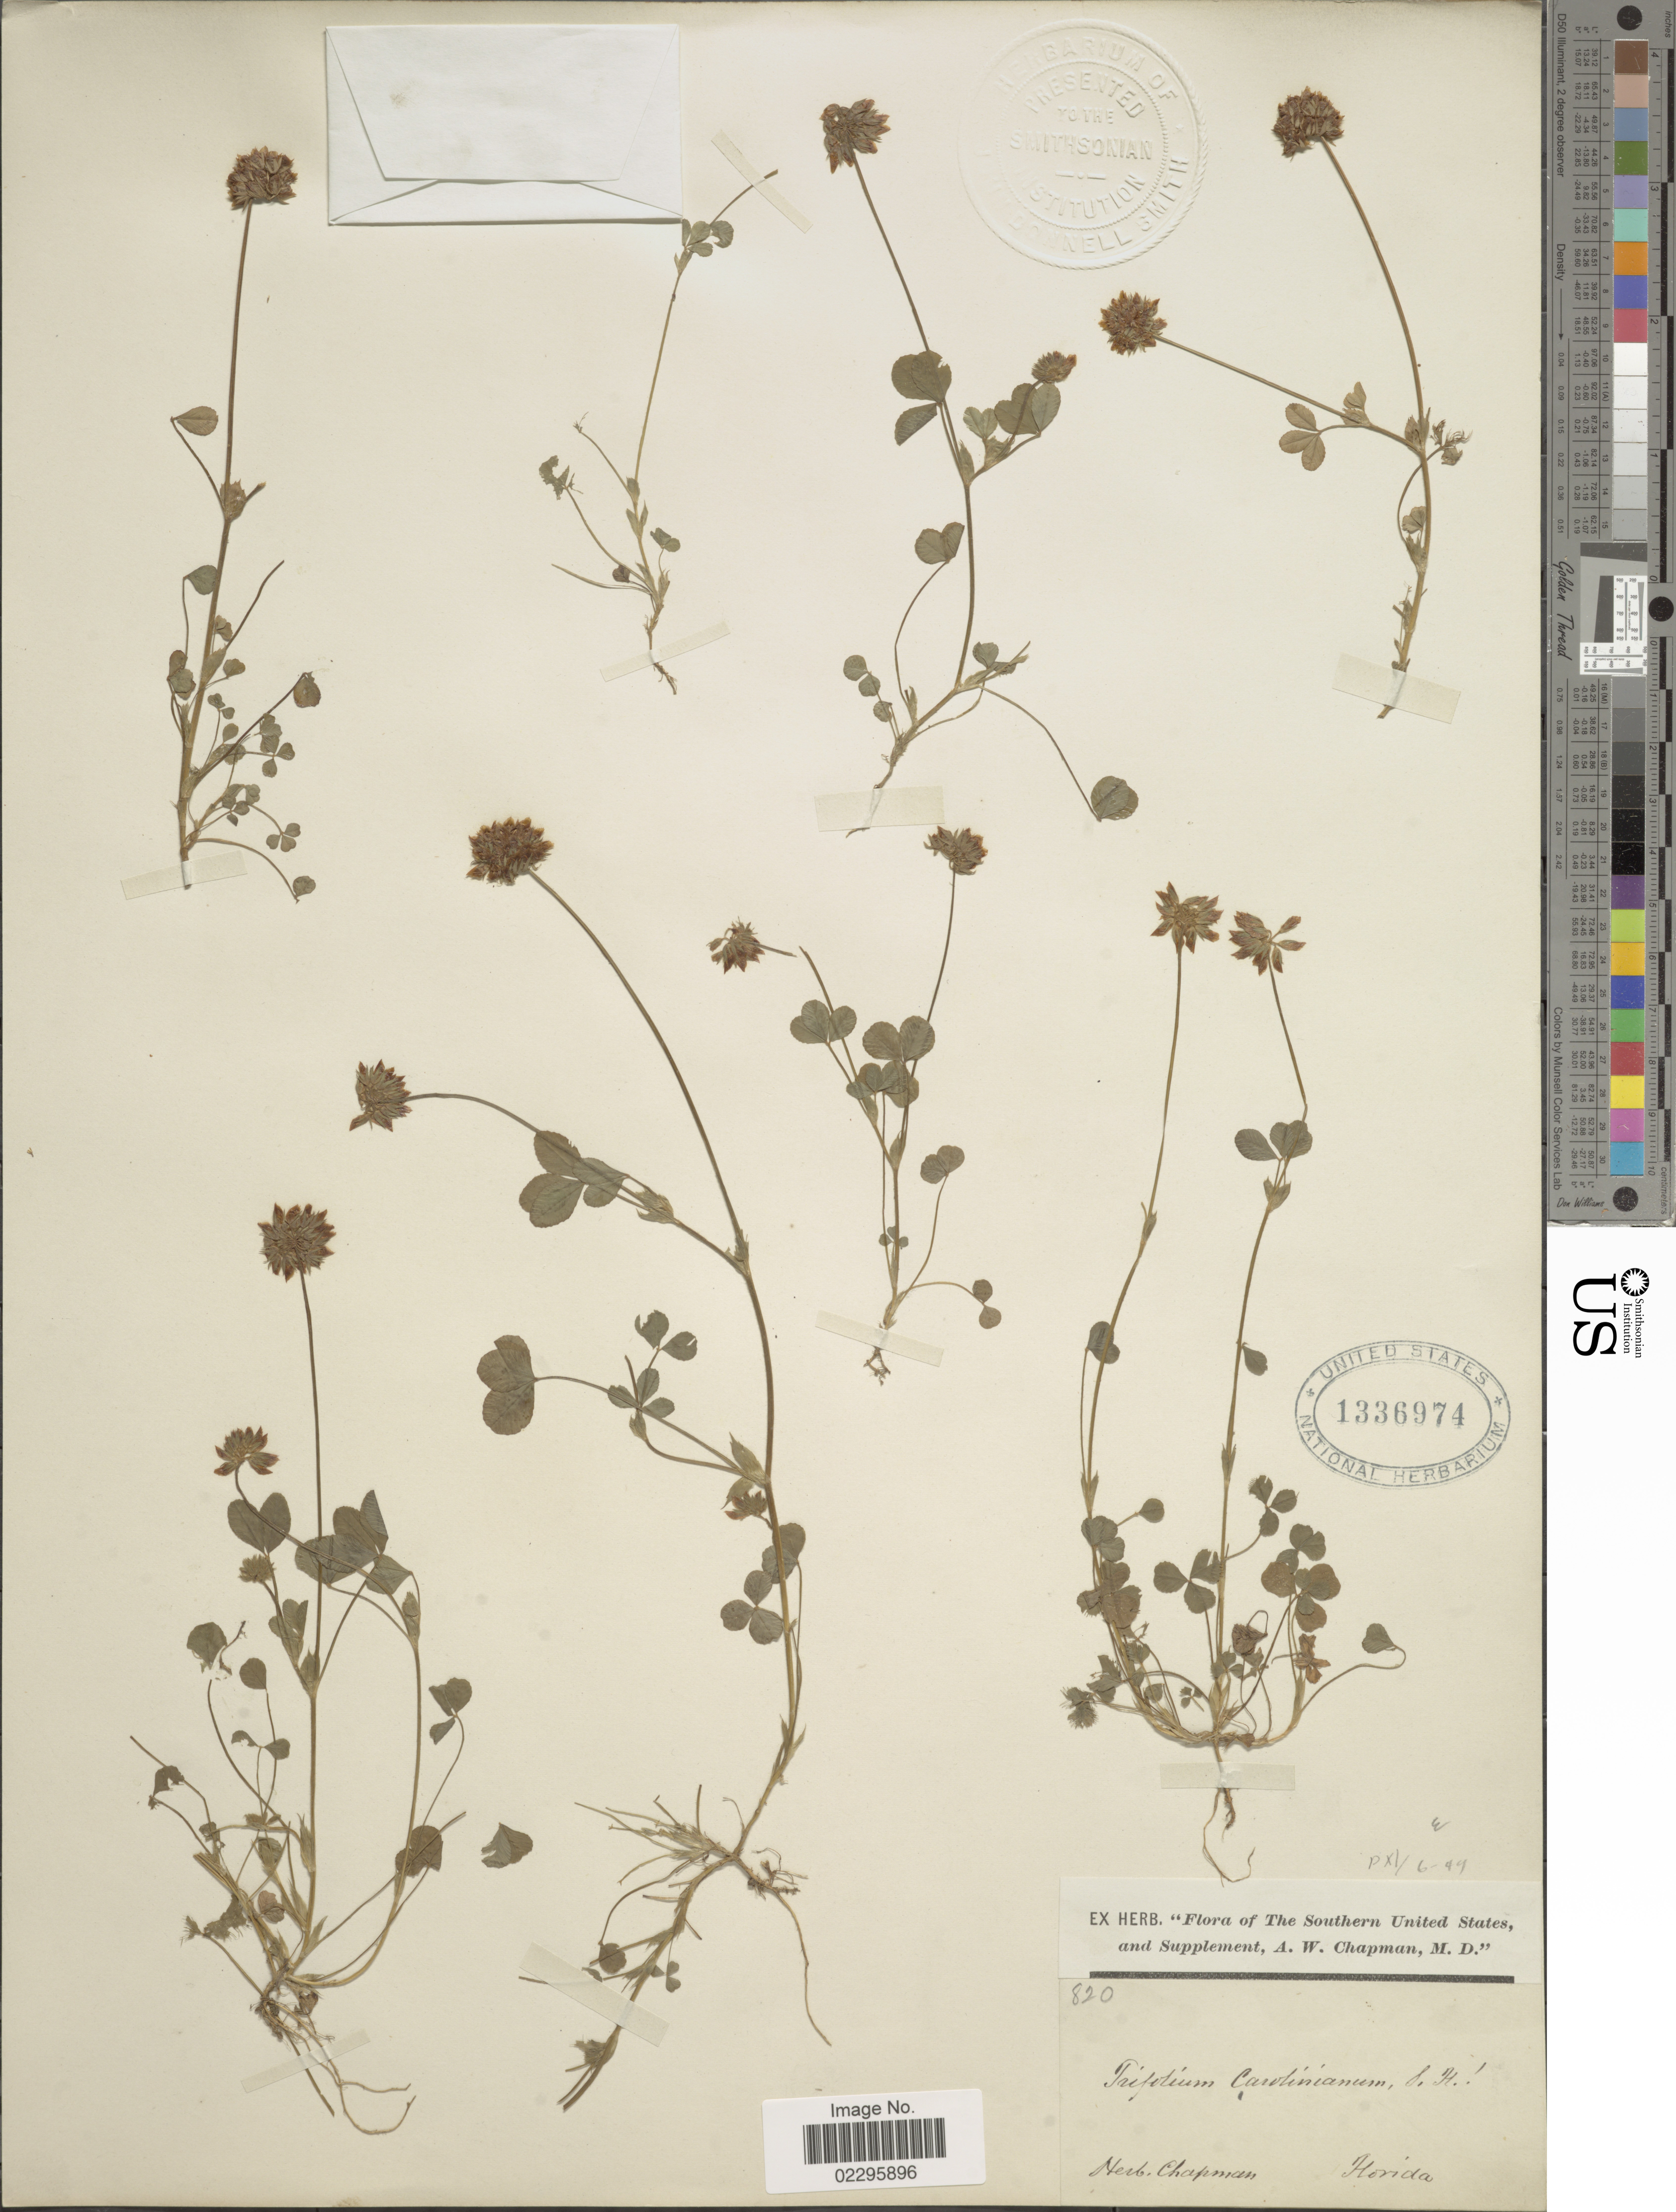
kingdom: Plantae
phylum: Tracheophyta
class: Magnoliopsida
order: Fabales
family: Fabaceae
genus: Trifolium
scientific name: Trifolium carolinianum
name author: Michx.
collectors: ex herb. Chapman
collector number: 820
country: United States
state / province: Florida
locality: Southern United States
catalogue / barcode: US 1336974